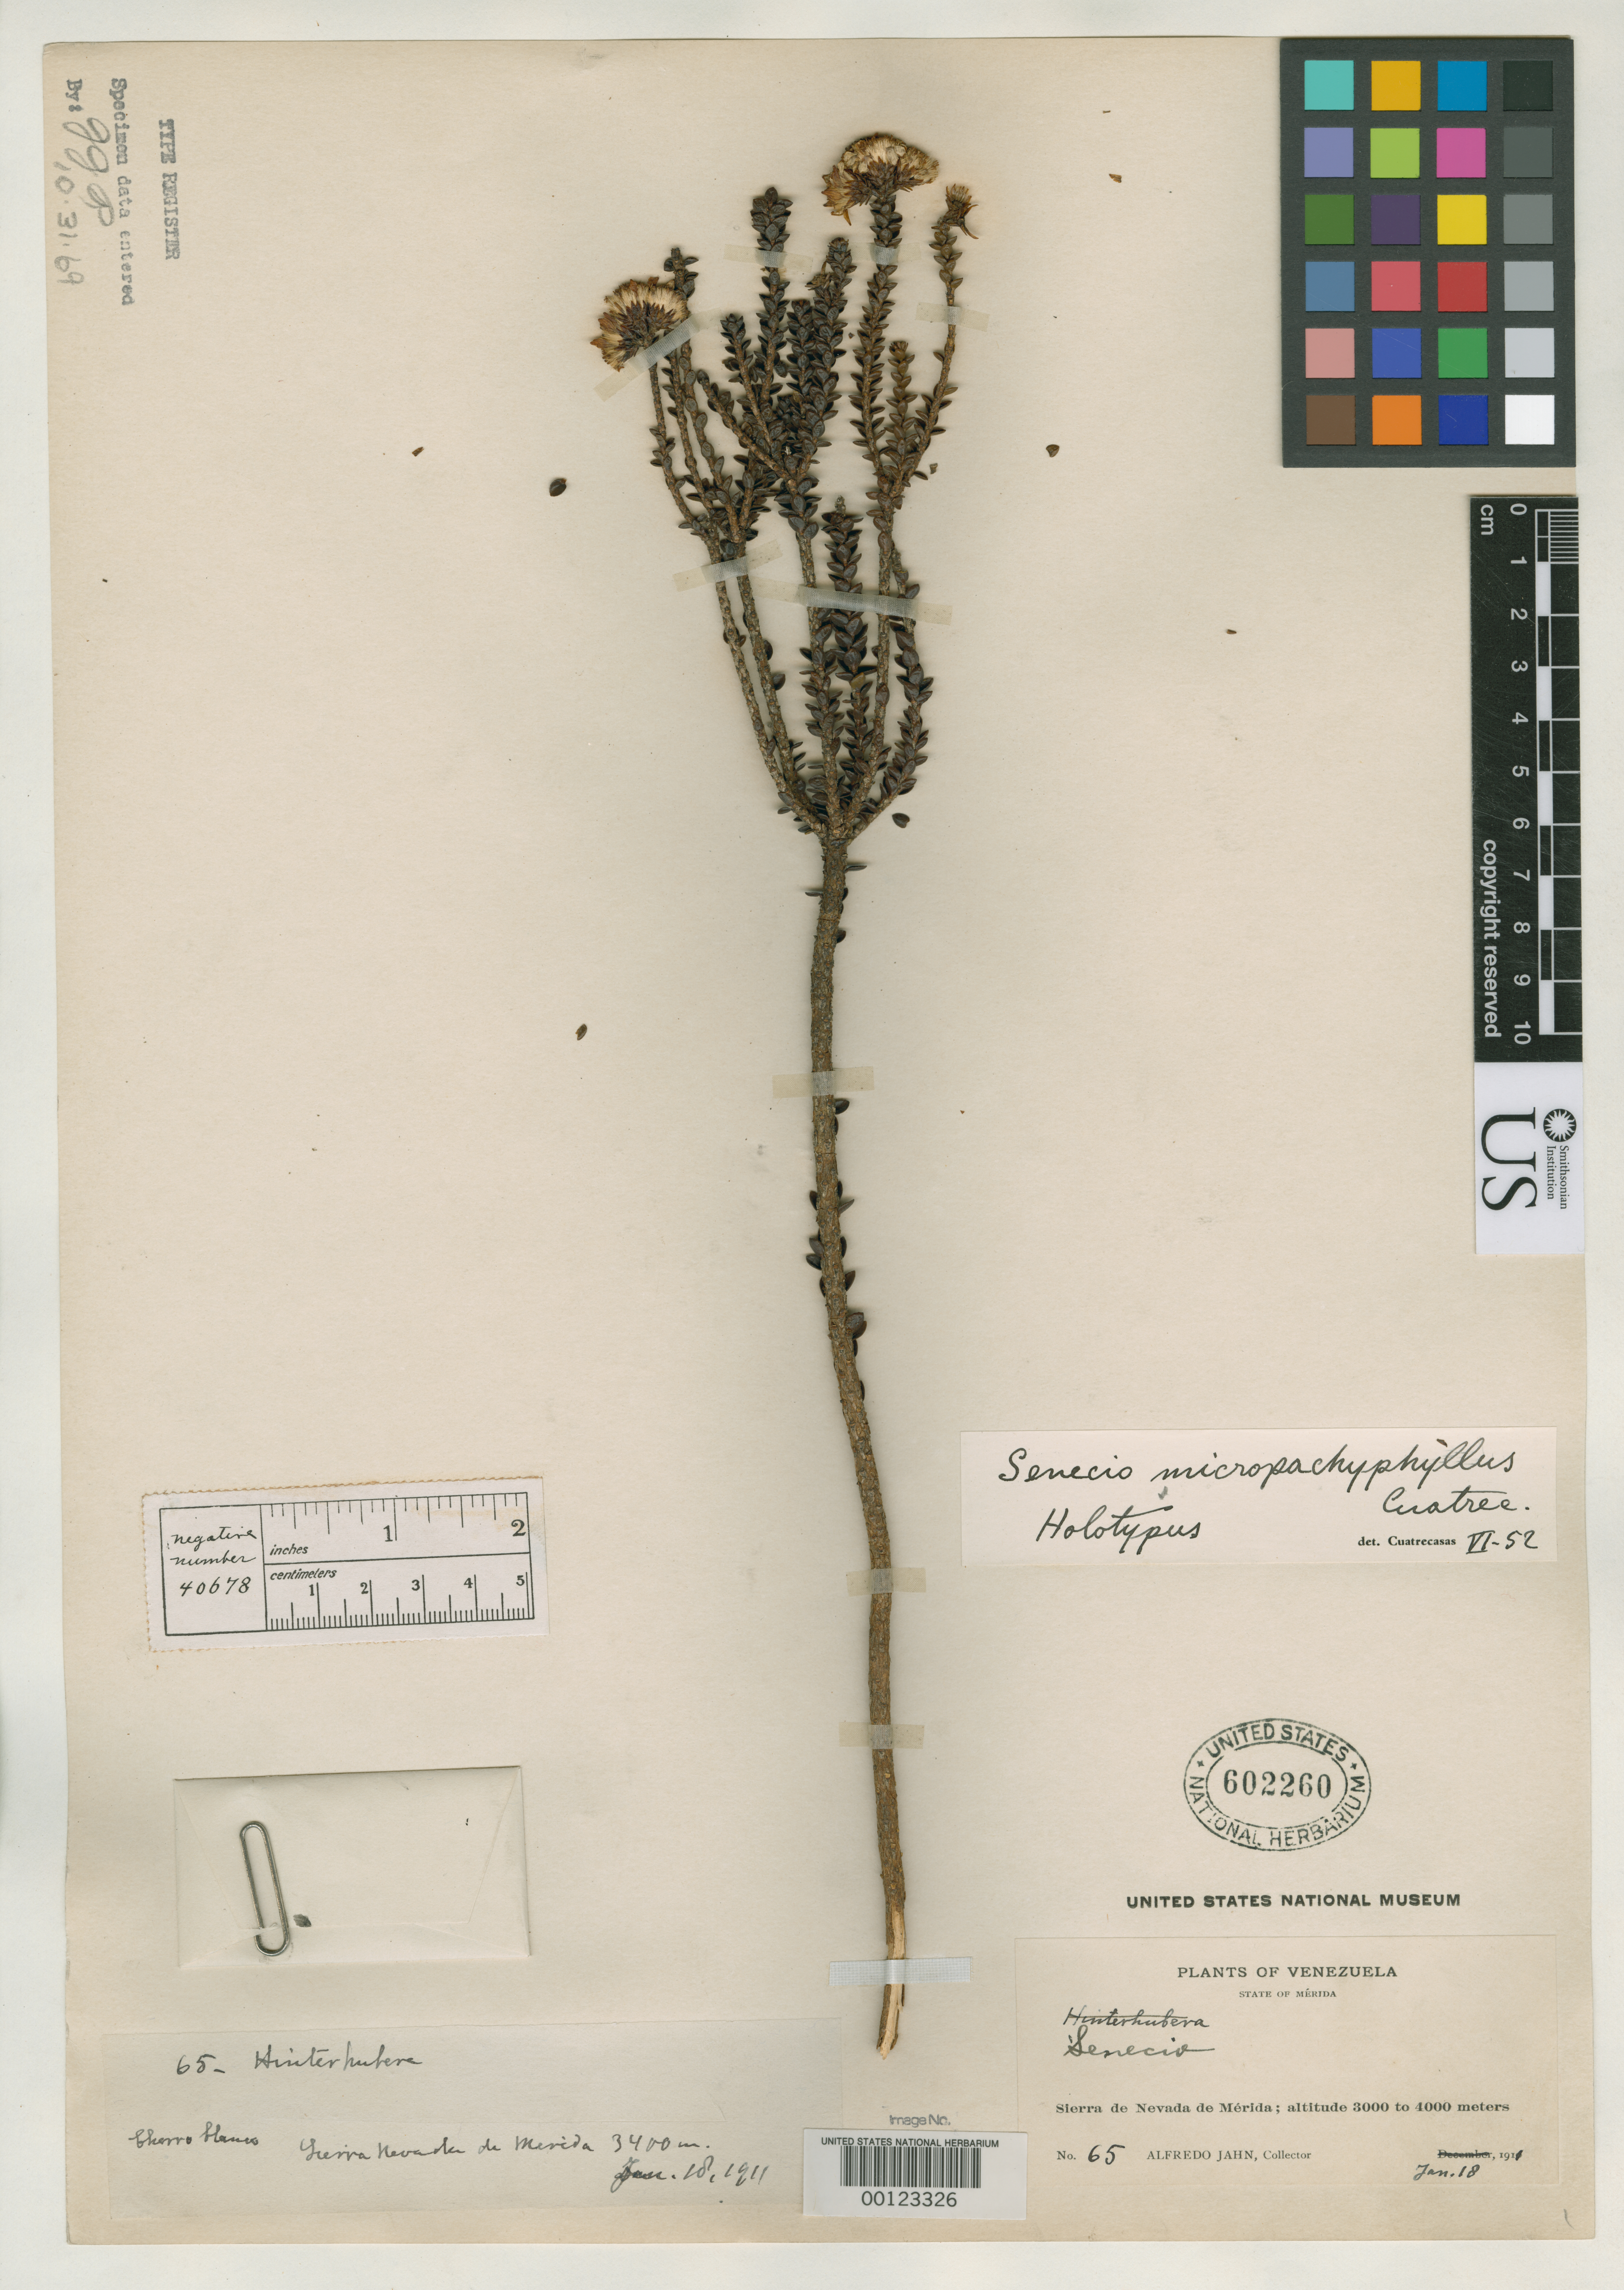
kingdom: Plantae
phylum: Tracheophyta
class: Magnoliopsida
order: Asterales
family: Asteraceae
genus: Senecio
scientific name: Senecio micropachyphyllus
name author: Cuatrec.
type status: Holotype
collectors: A. Jahn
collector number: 65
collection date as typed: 18 Jan 1911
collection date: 1911-01-18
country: Venezuela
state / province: Mérida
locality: Sierra de Nevada.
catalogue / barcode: US 602260